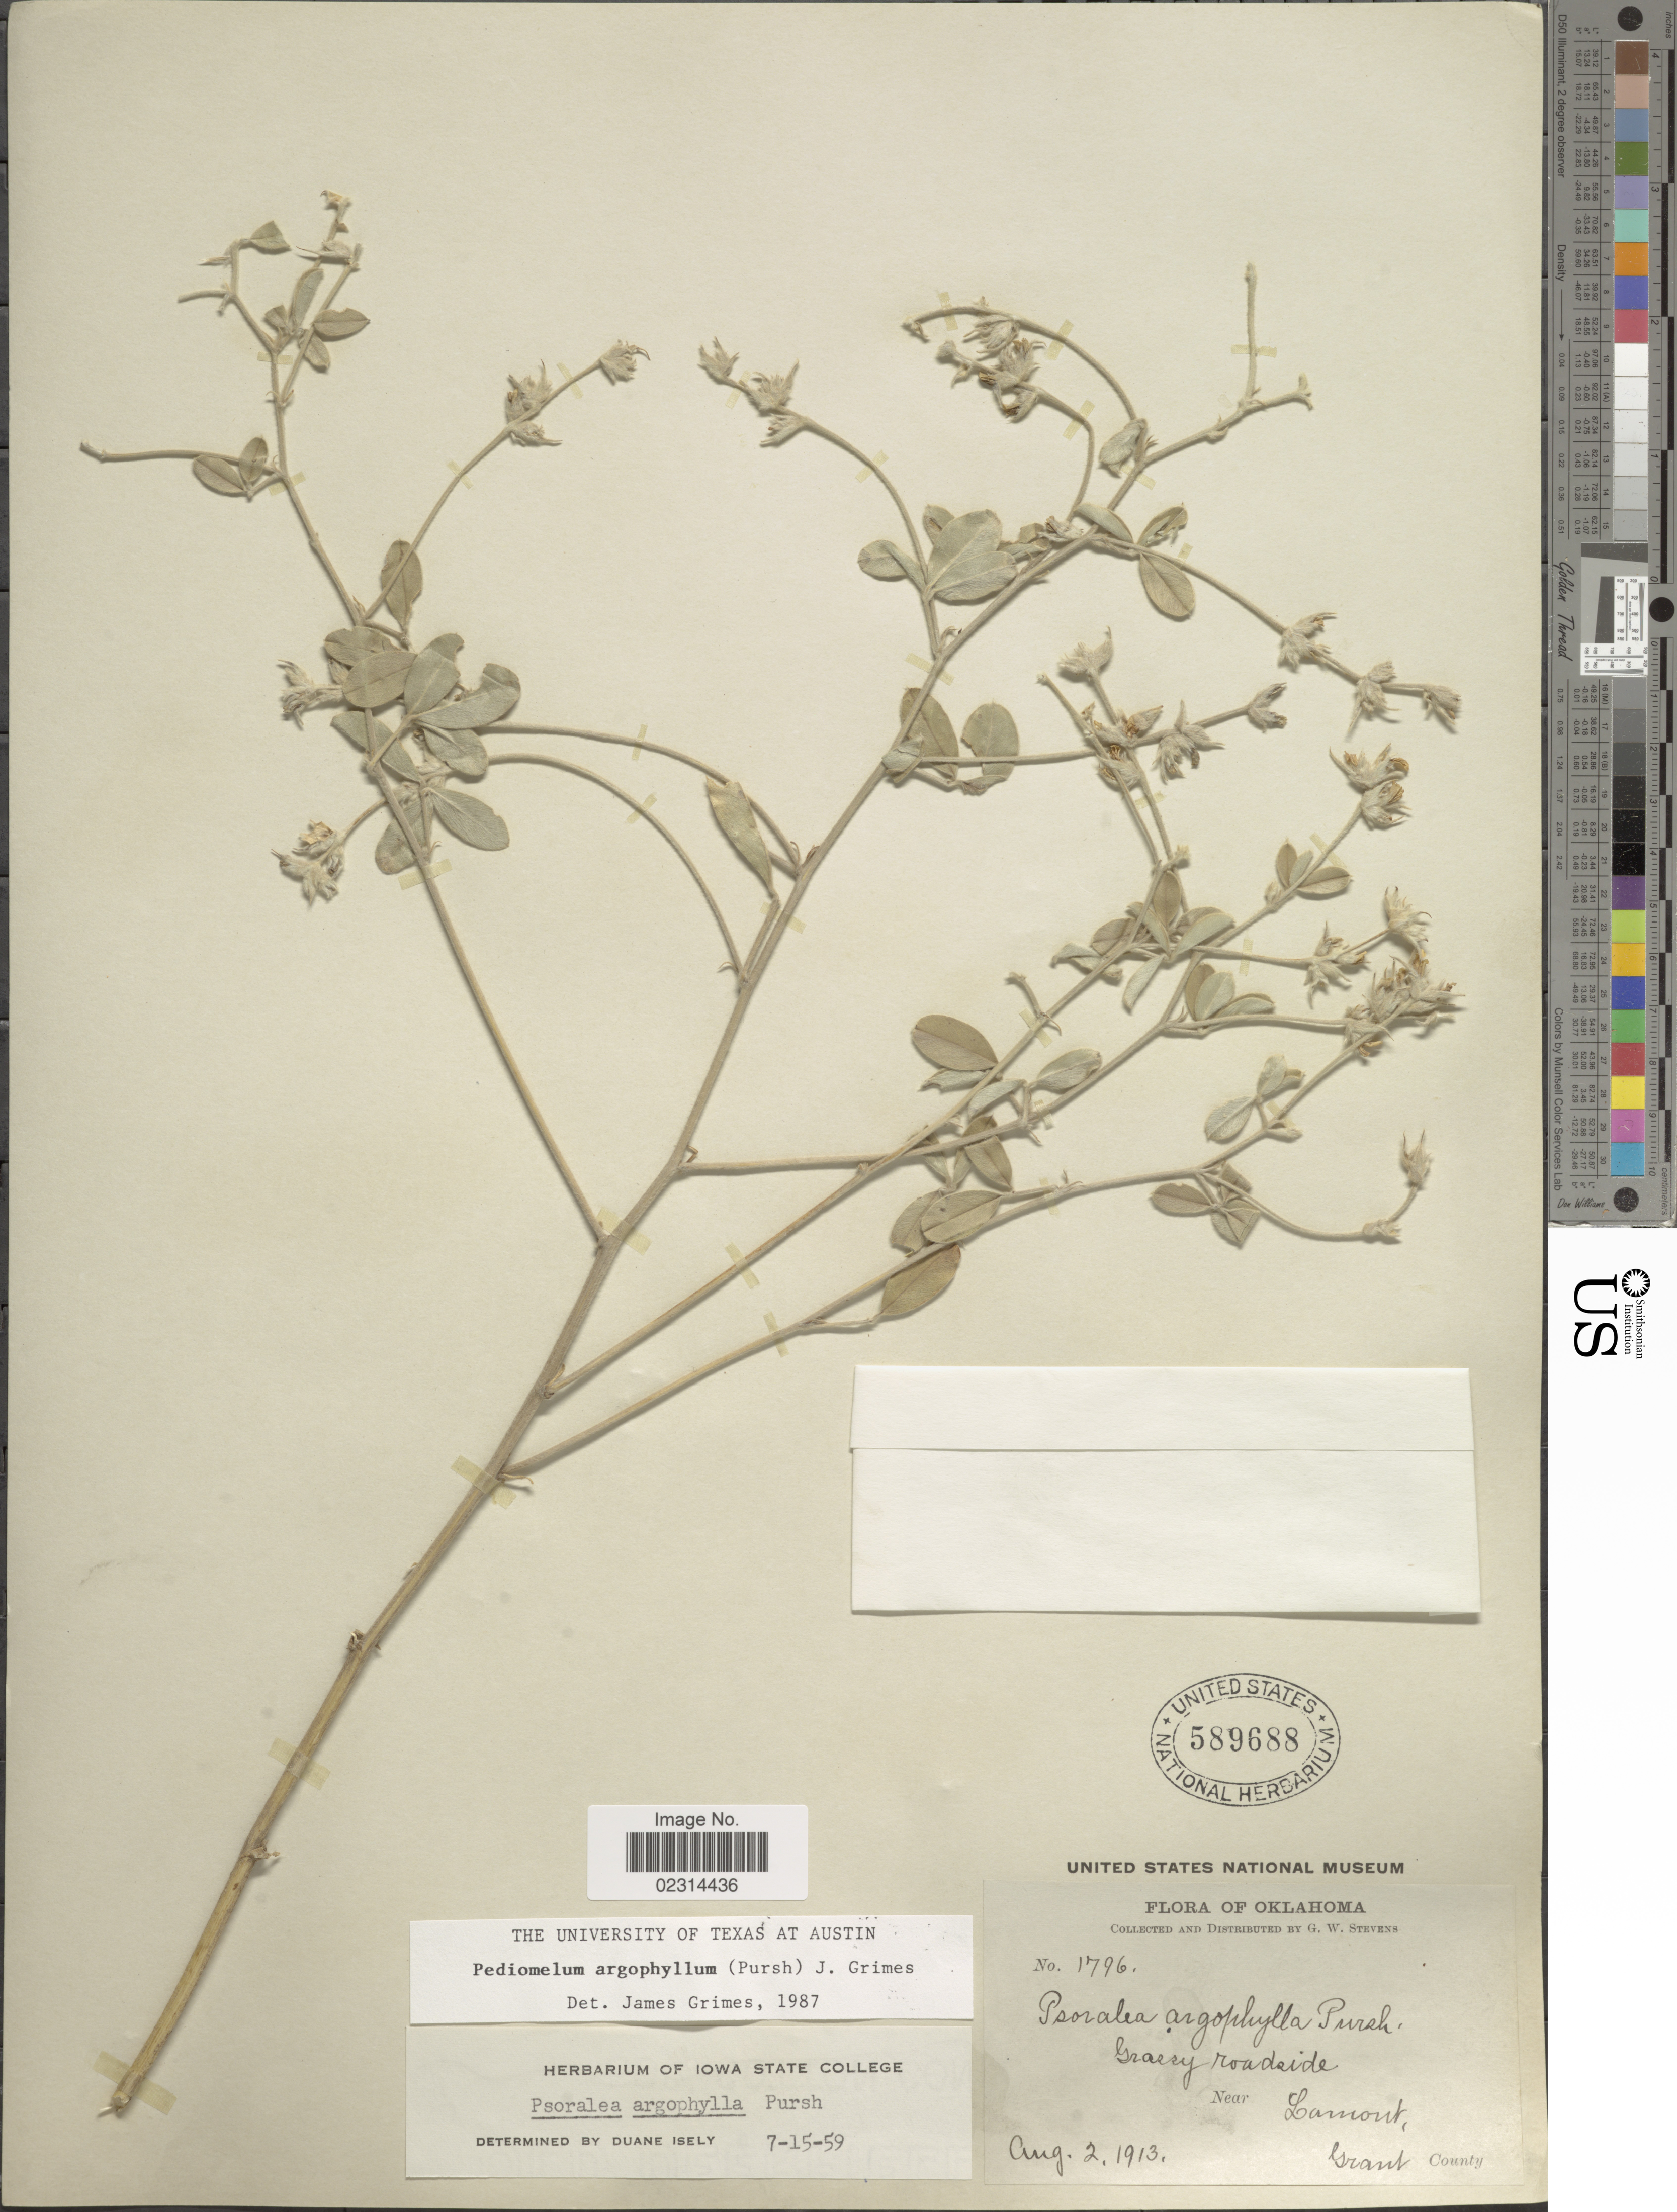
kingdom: Plantae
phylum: Tracheophyta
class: Magnoliopsida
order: Fabales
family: Fabaceae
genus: Pediomelum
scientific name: Pediomelum argophyllum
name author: (Pursh) J.W. Grimes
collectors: G. W. Stevens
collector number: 1796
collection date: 1913-08-02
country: United States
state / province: Oklahoma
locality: Near Lamont, Grant County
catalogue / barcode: US 589688